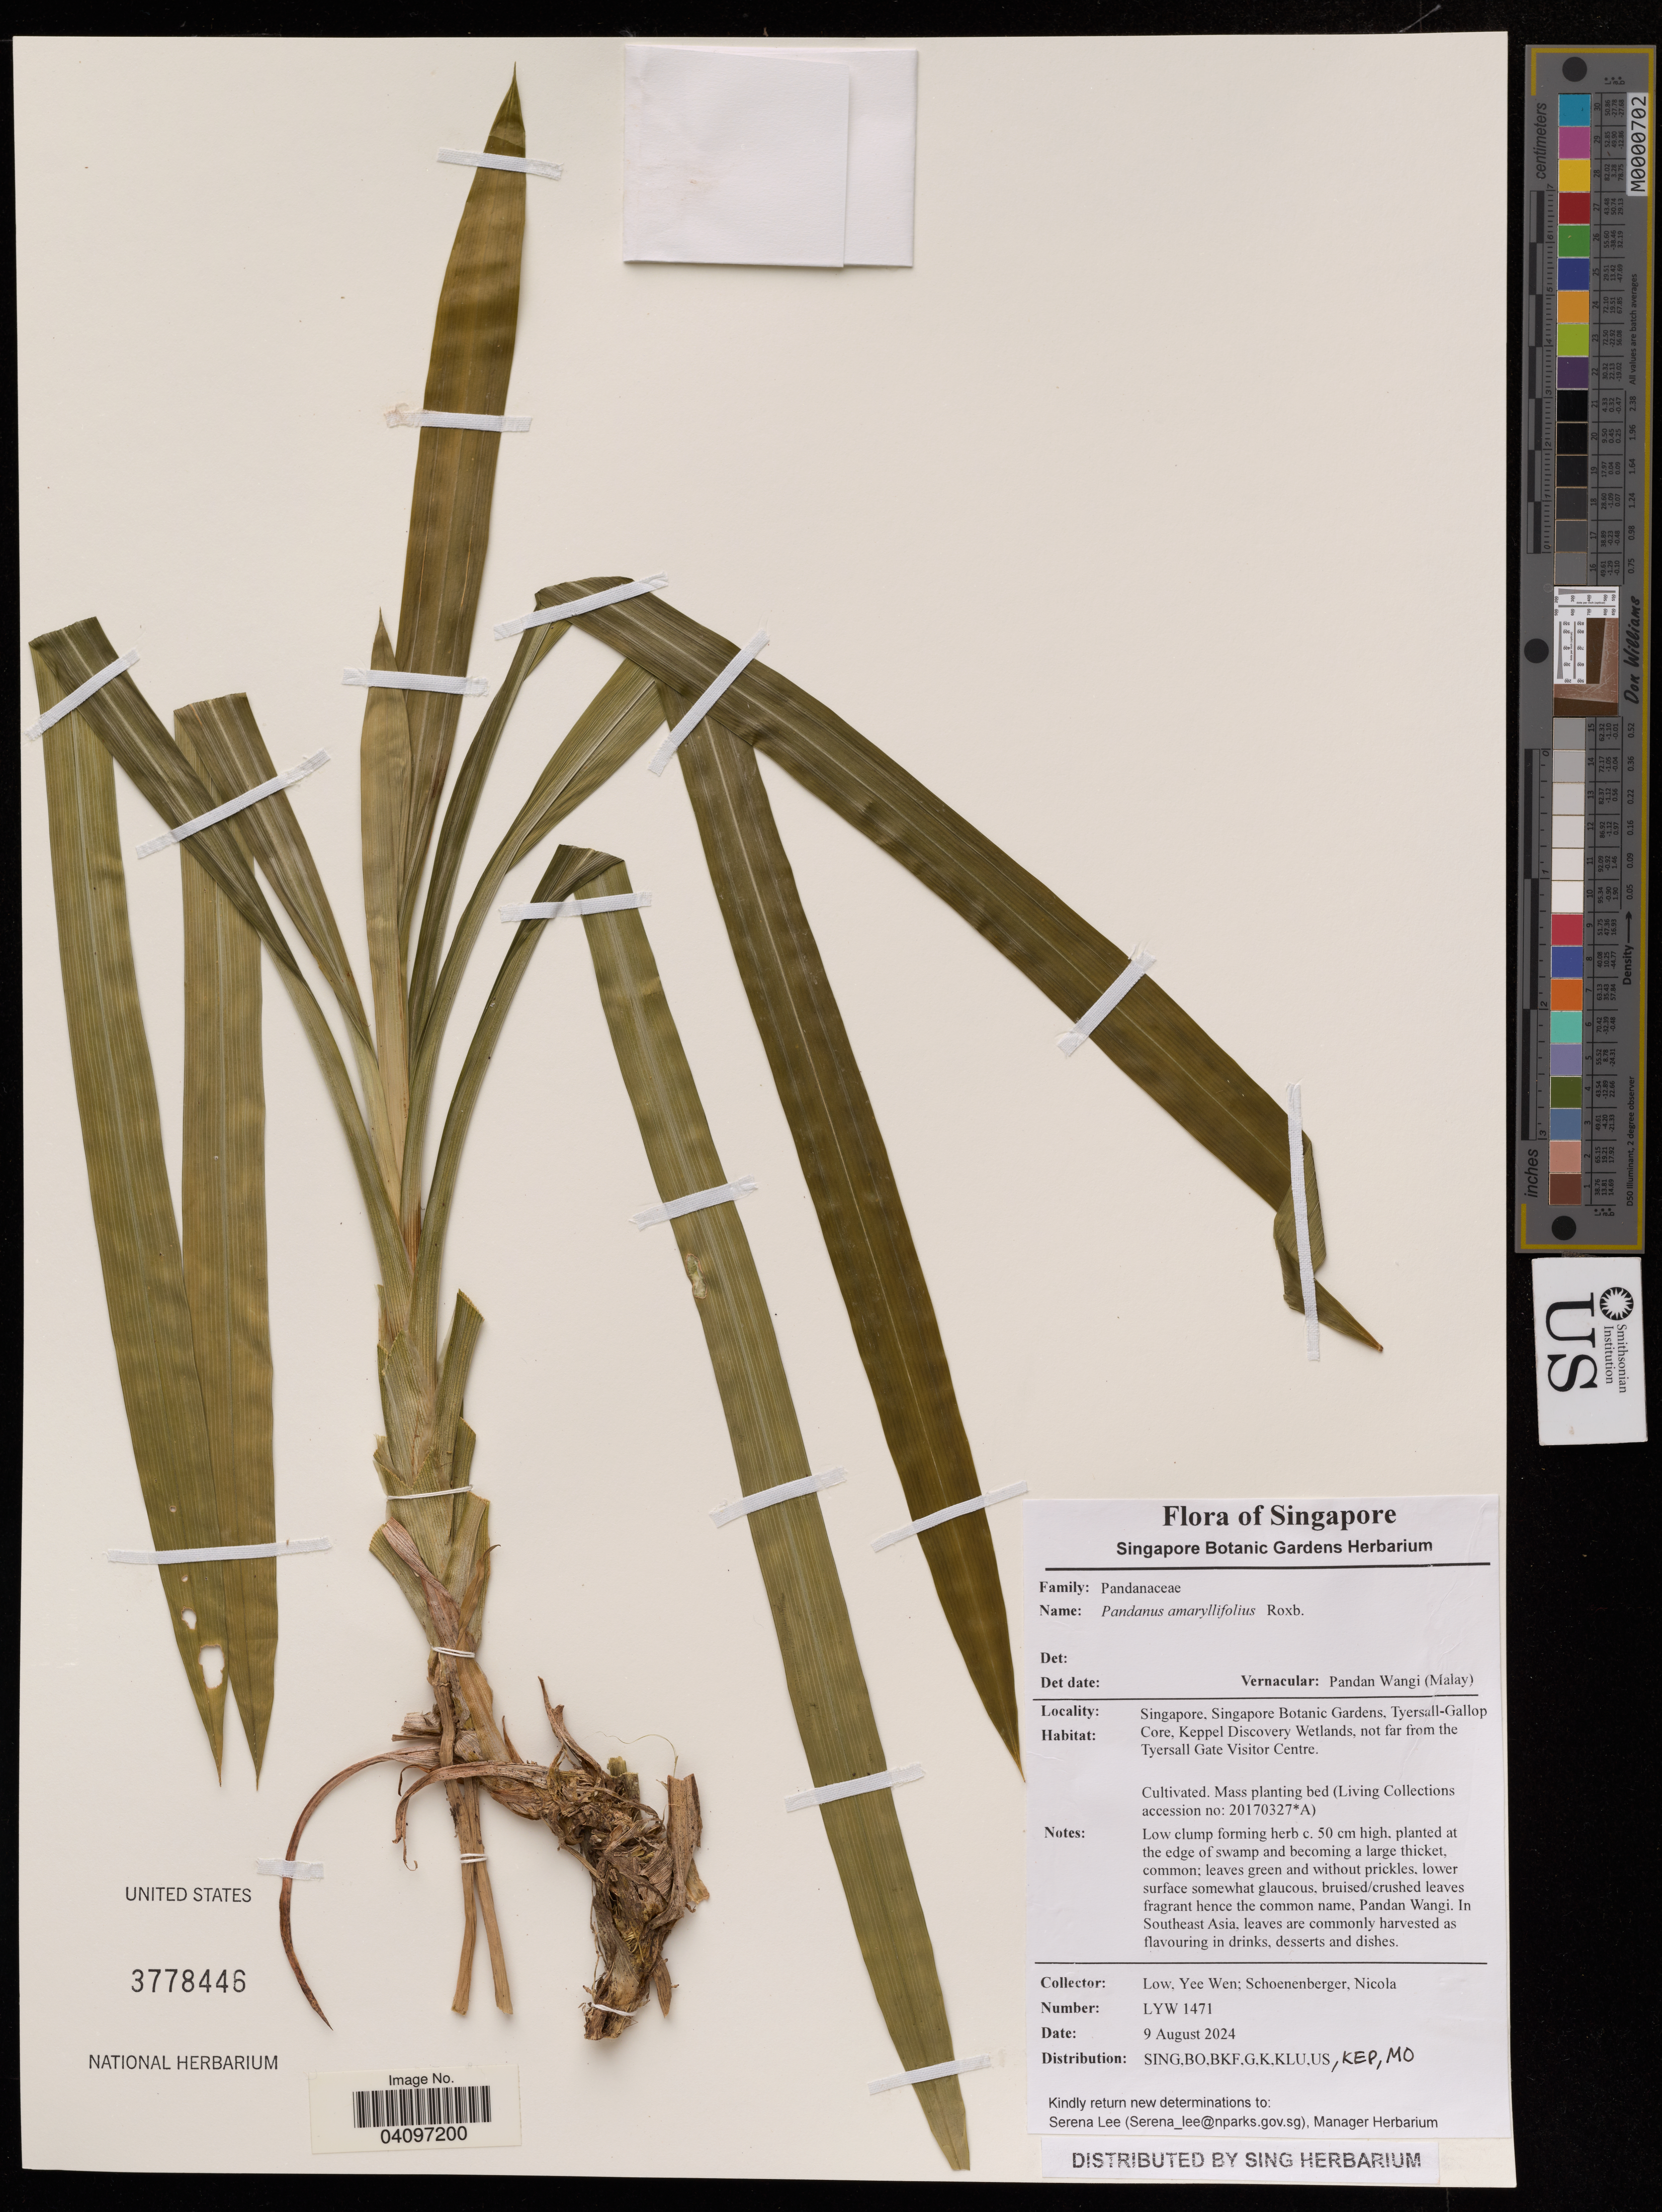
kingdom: Plantae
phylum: Tracheophyta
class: Liliopsida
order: Pandanales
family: Pandanaceae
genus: Pandanus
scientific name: Pandanus amaryllifolius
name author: Roxb.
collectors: Y. Low & N. Schoenenberger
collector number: LYW 1471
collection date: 2024-08-09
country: Singapore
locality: Singapore Botanic Gardens, Tyersall-Gallop Core, Keppel Discovery Wetlands, not far from the Tyersall Gate Visitor Centre.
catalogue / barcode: US 3778446